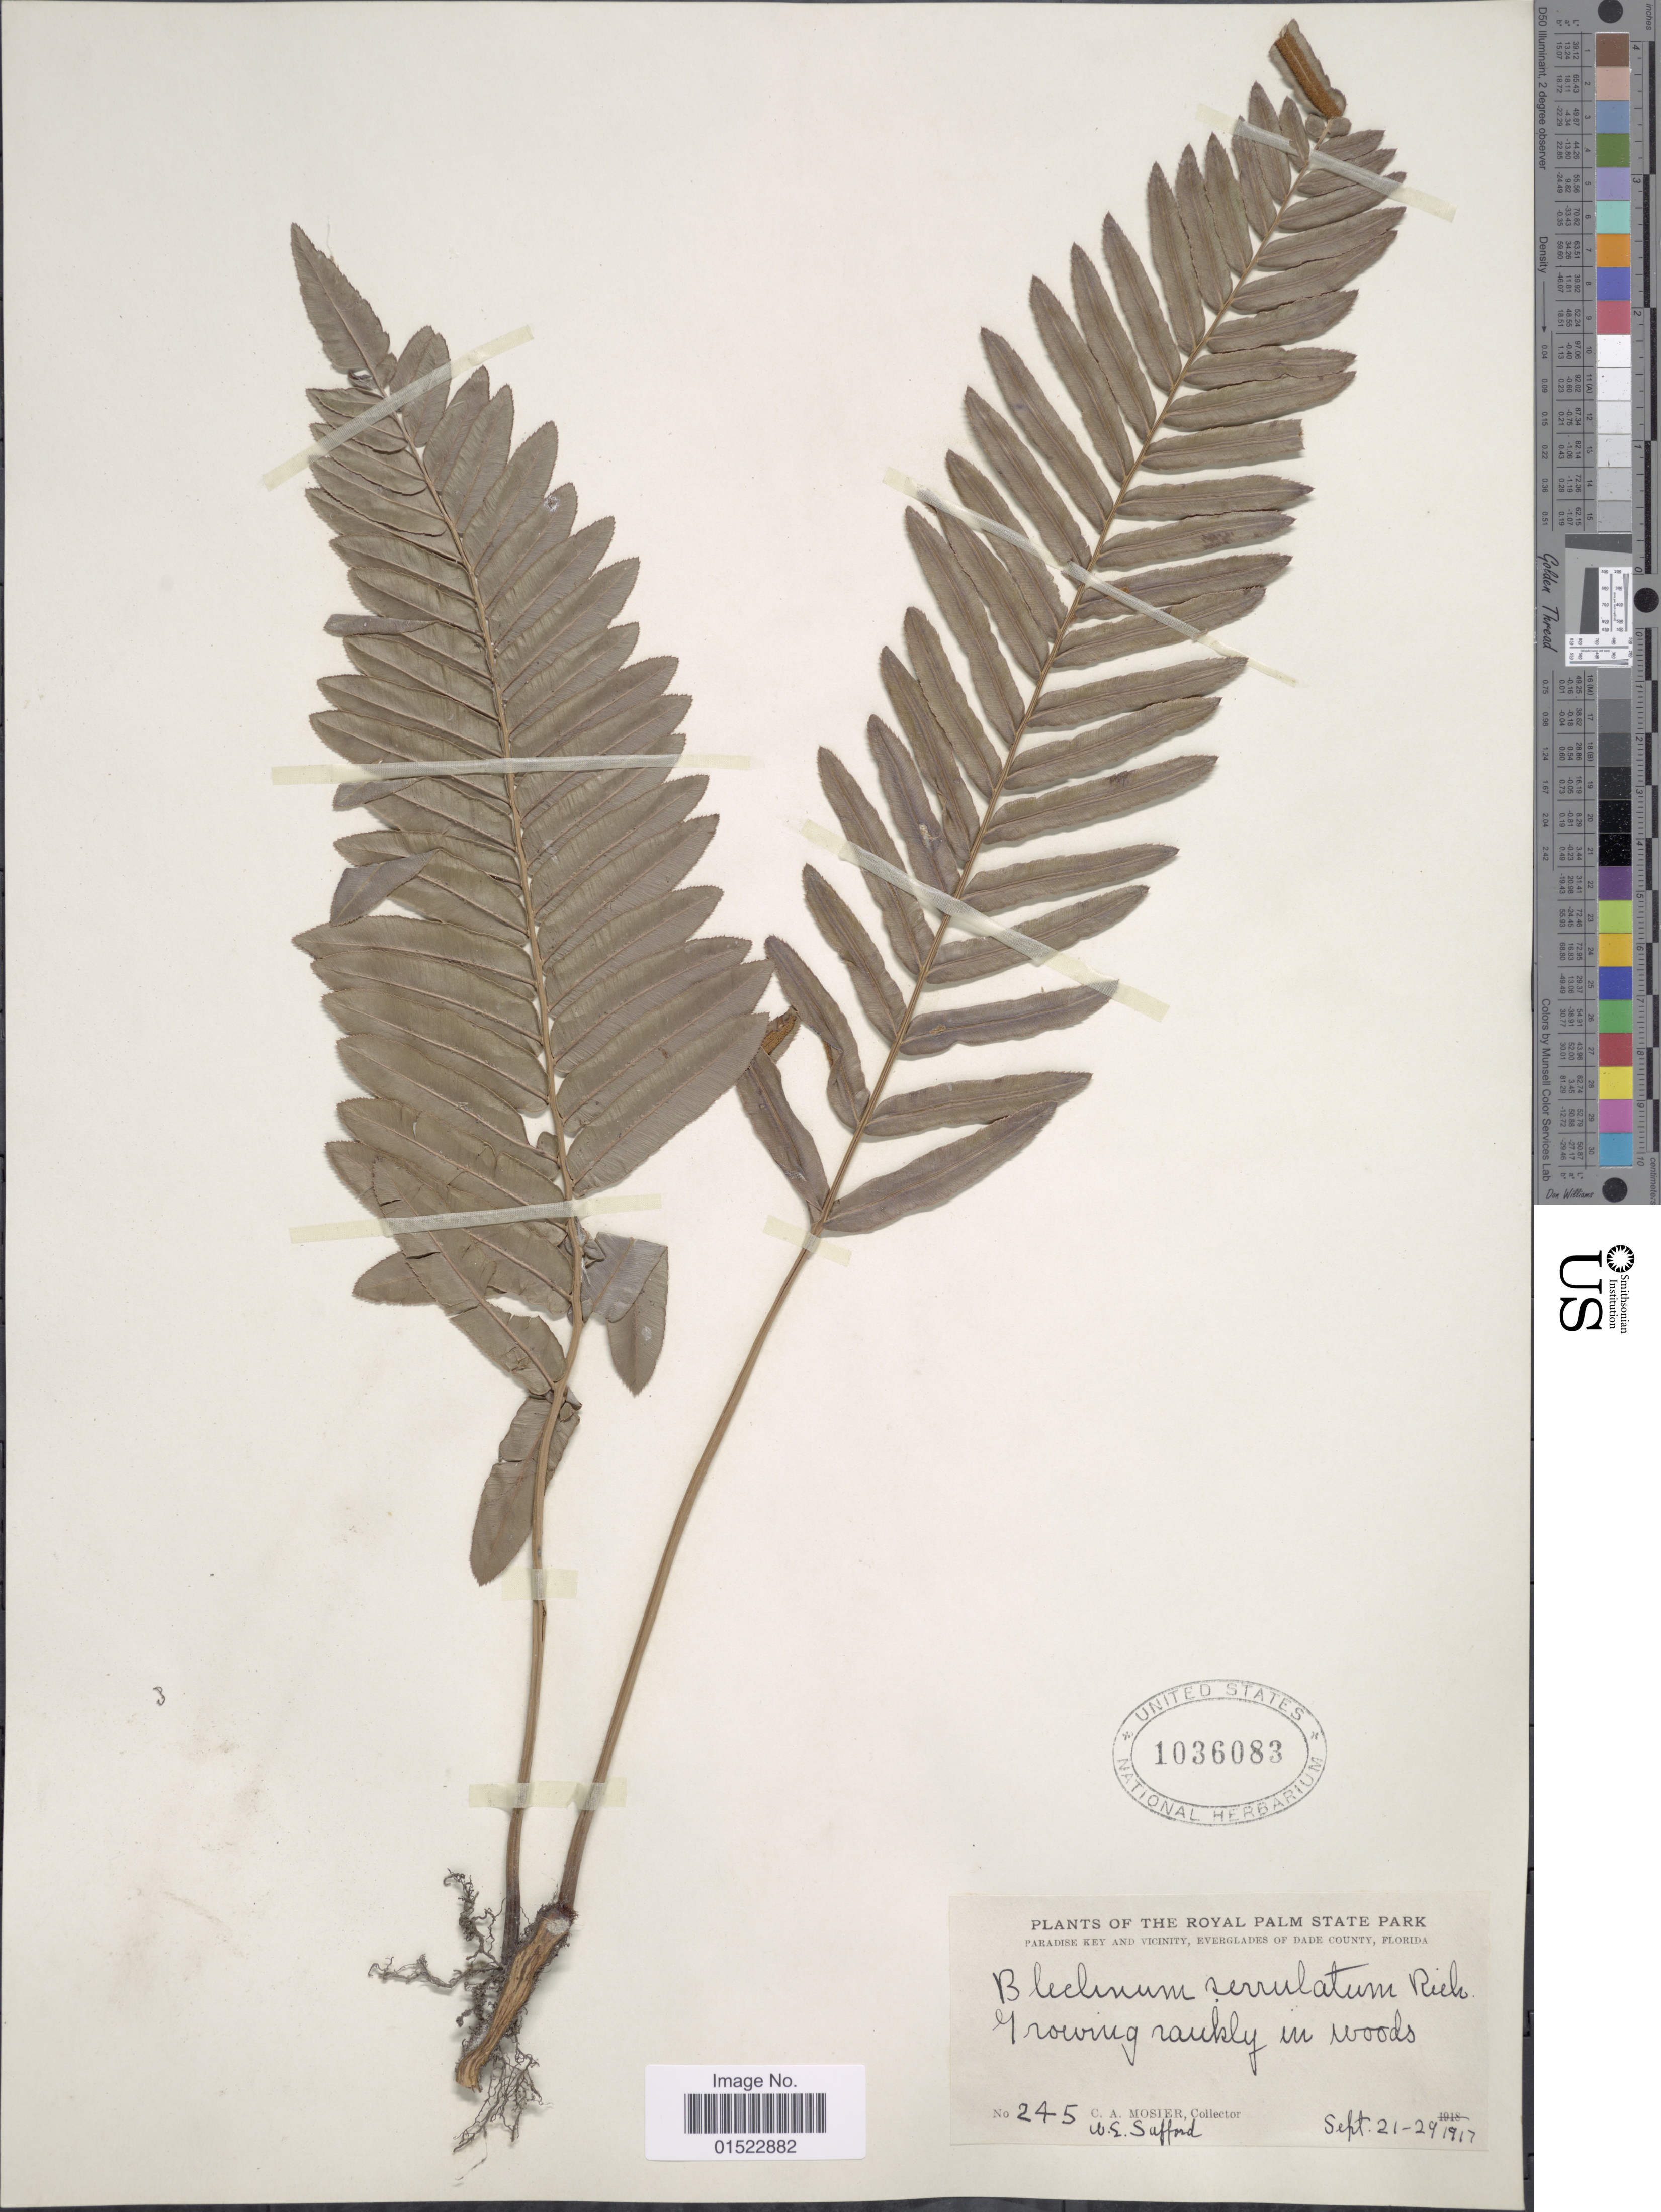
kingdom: Plantae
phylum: Tracheophyta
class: Polypodiopsida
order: Polypodiales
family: Blechnaceae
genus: Telmatoblechnum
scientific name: Telmatoblechnum serrulatum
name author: (Rich.) Perrie et al.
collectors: C. A. Mosier & W. E. Safford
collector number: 245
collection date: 1917-09-21/1917-09-24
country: United States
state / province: Florida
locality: The Royal Palm State Park, Paradise Key and Vicinity, Everglades of Dade County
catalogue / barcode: US 1036083